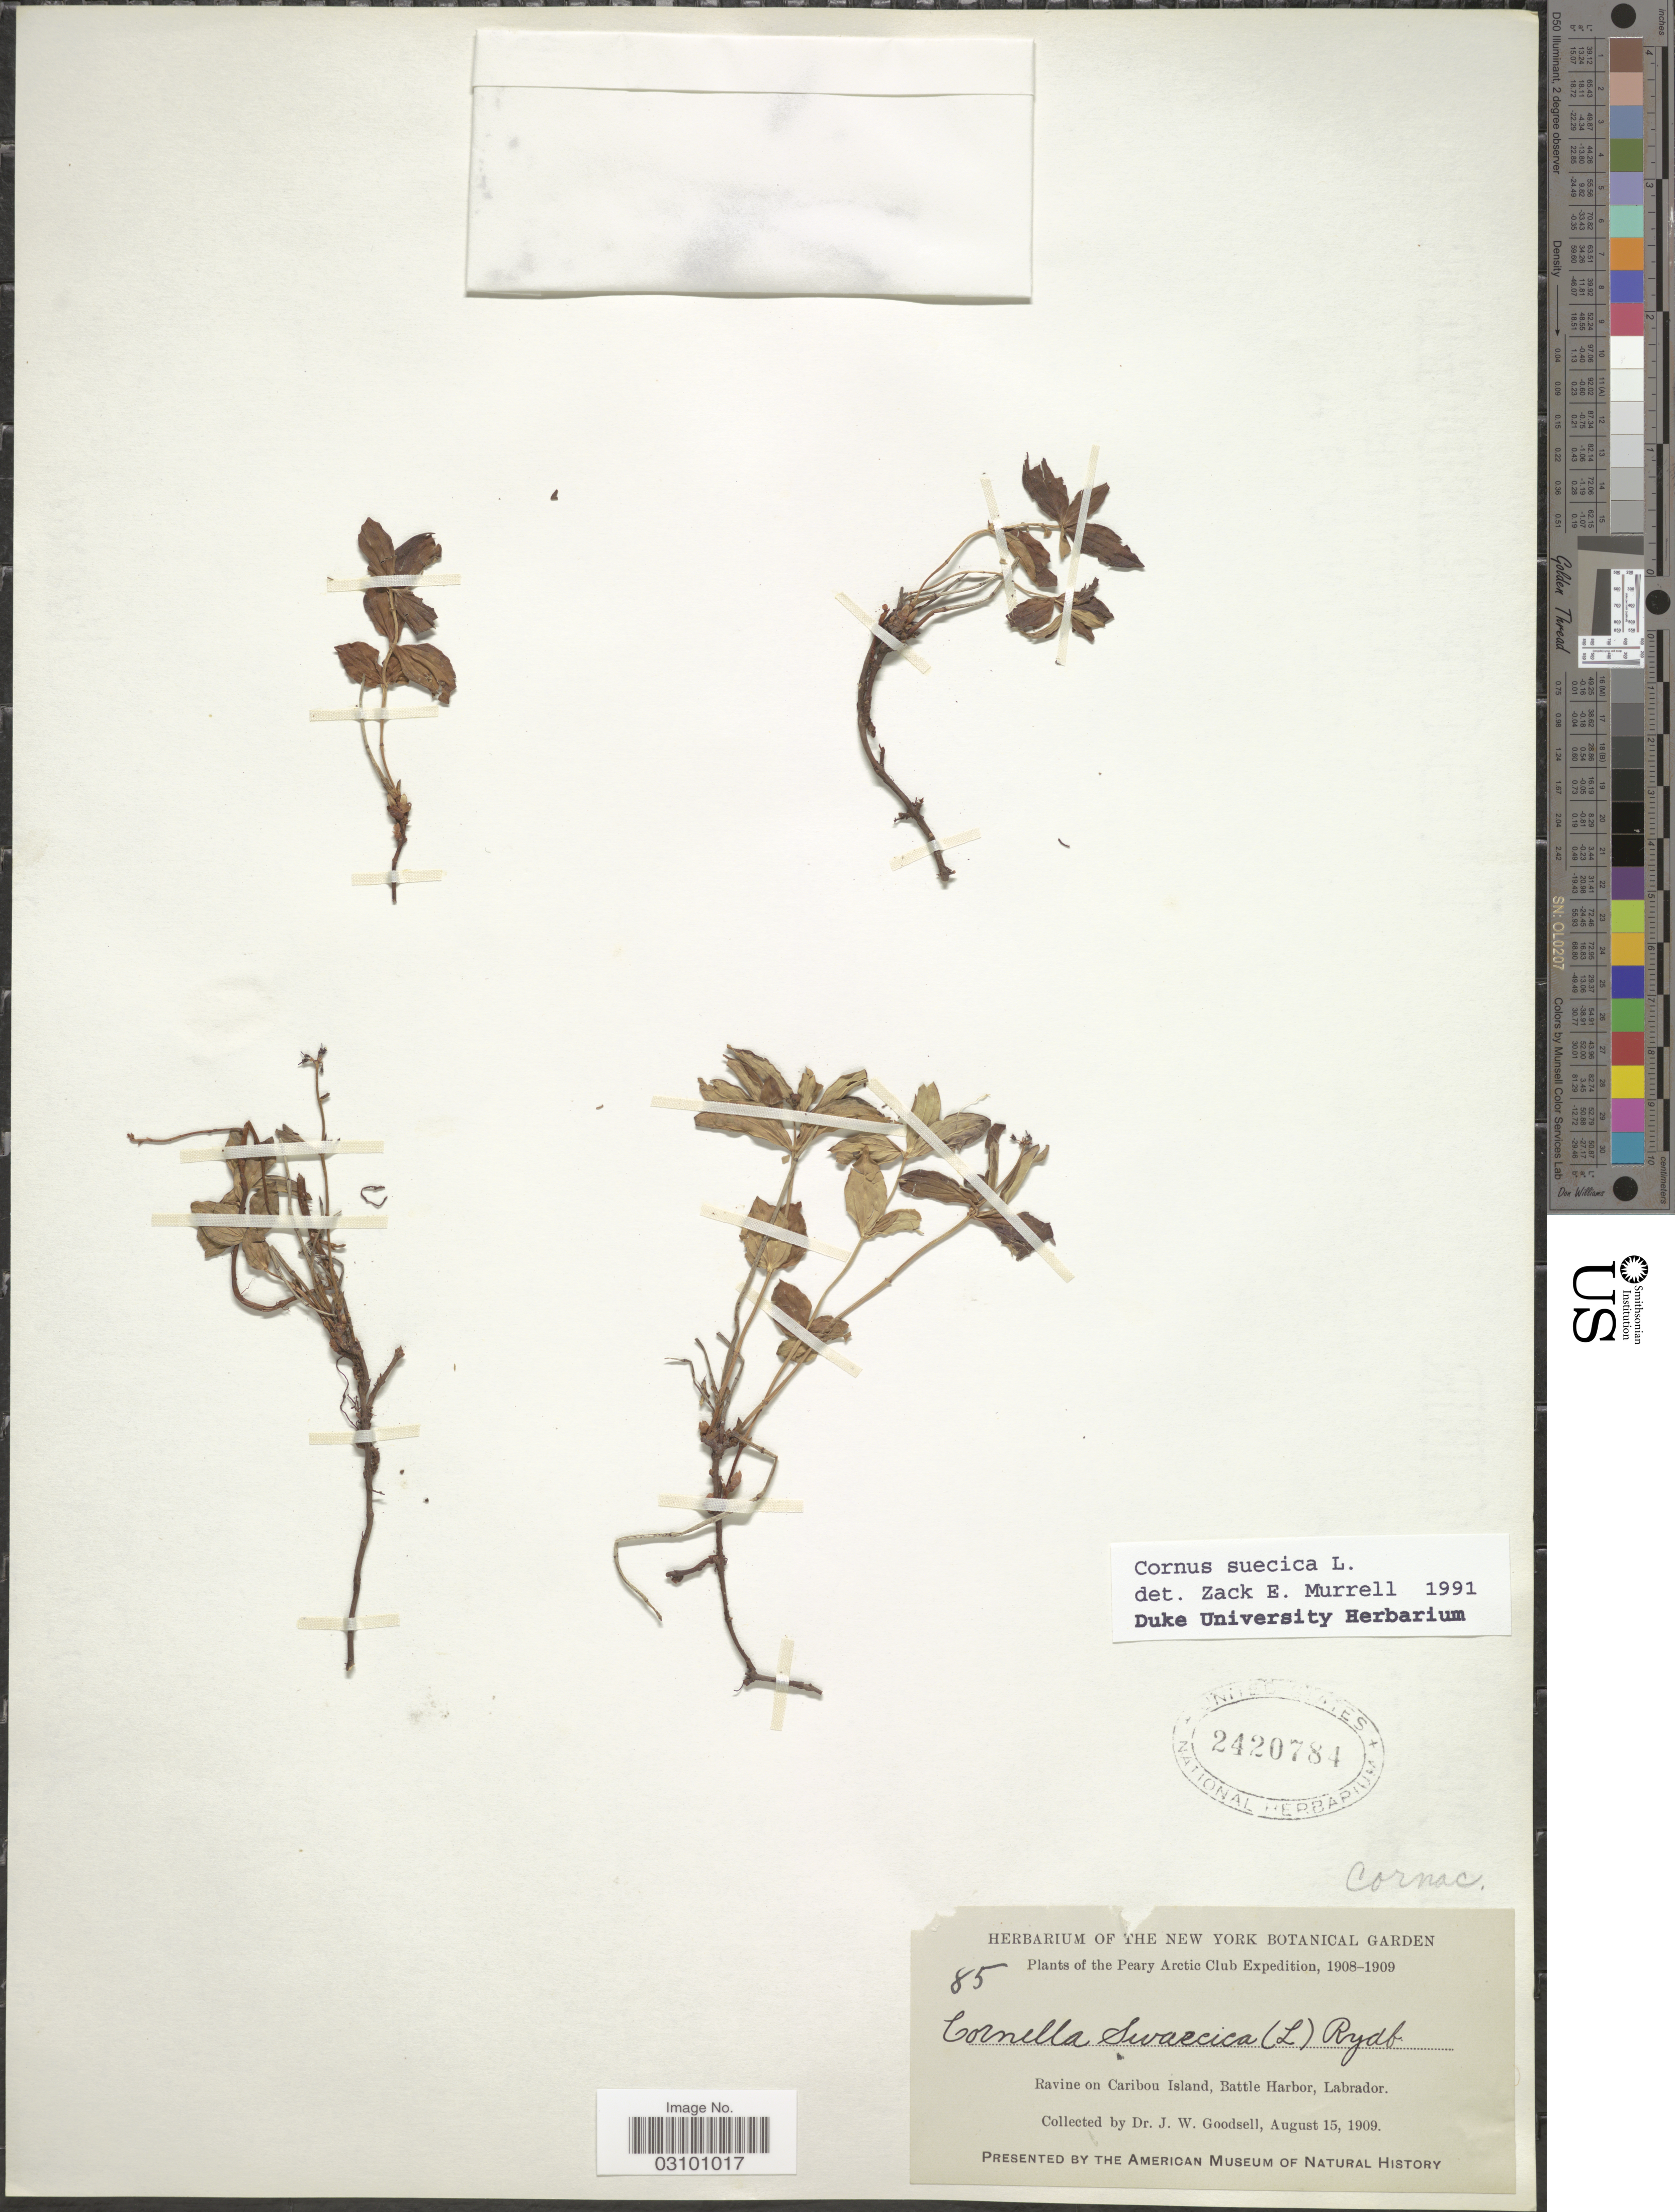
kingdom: Plantae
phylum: Tracheophyta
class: Magnoliopsida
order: Cornales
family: Cornaceae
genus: Cornus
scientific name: Cornus suecica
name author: L.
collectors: J. Goodsell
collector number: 85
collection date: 1909-08-15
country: Canada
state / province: Newfoundland and Labrador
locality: Peary Arctic Club. Ravine on Caribou Island, Battle Harbor, Labrador.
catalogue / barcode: US 2420784